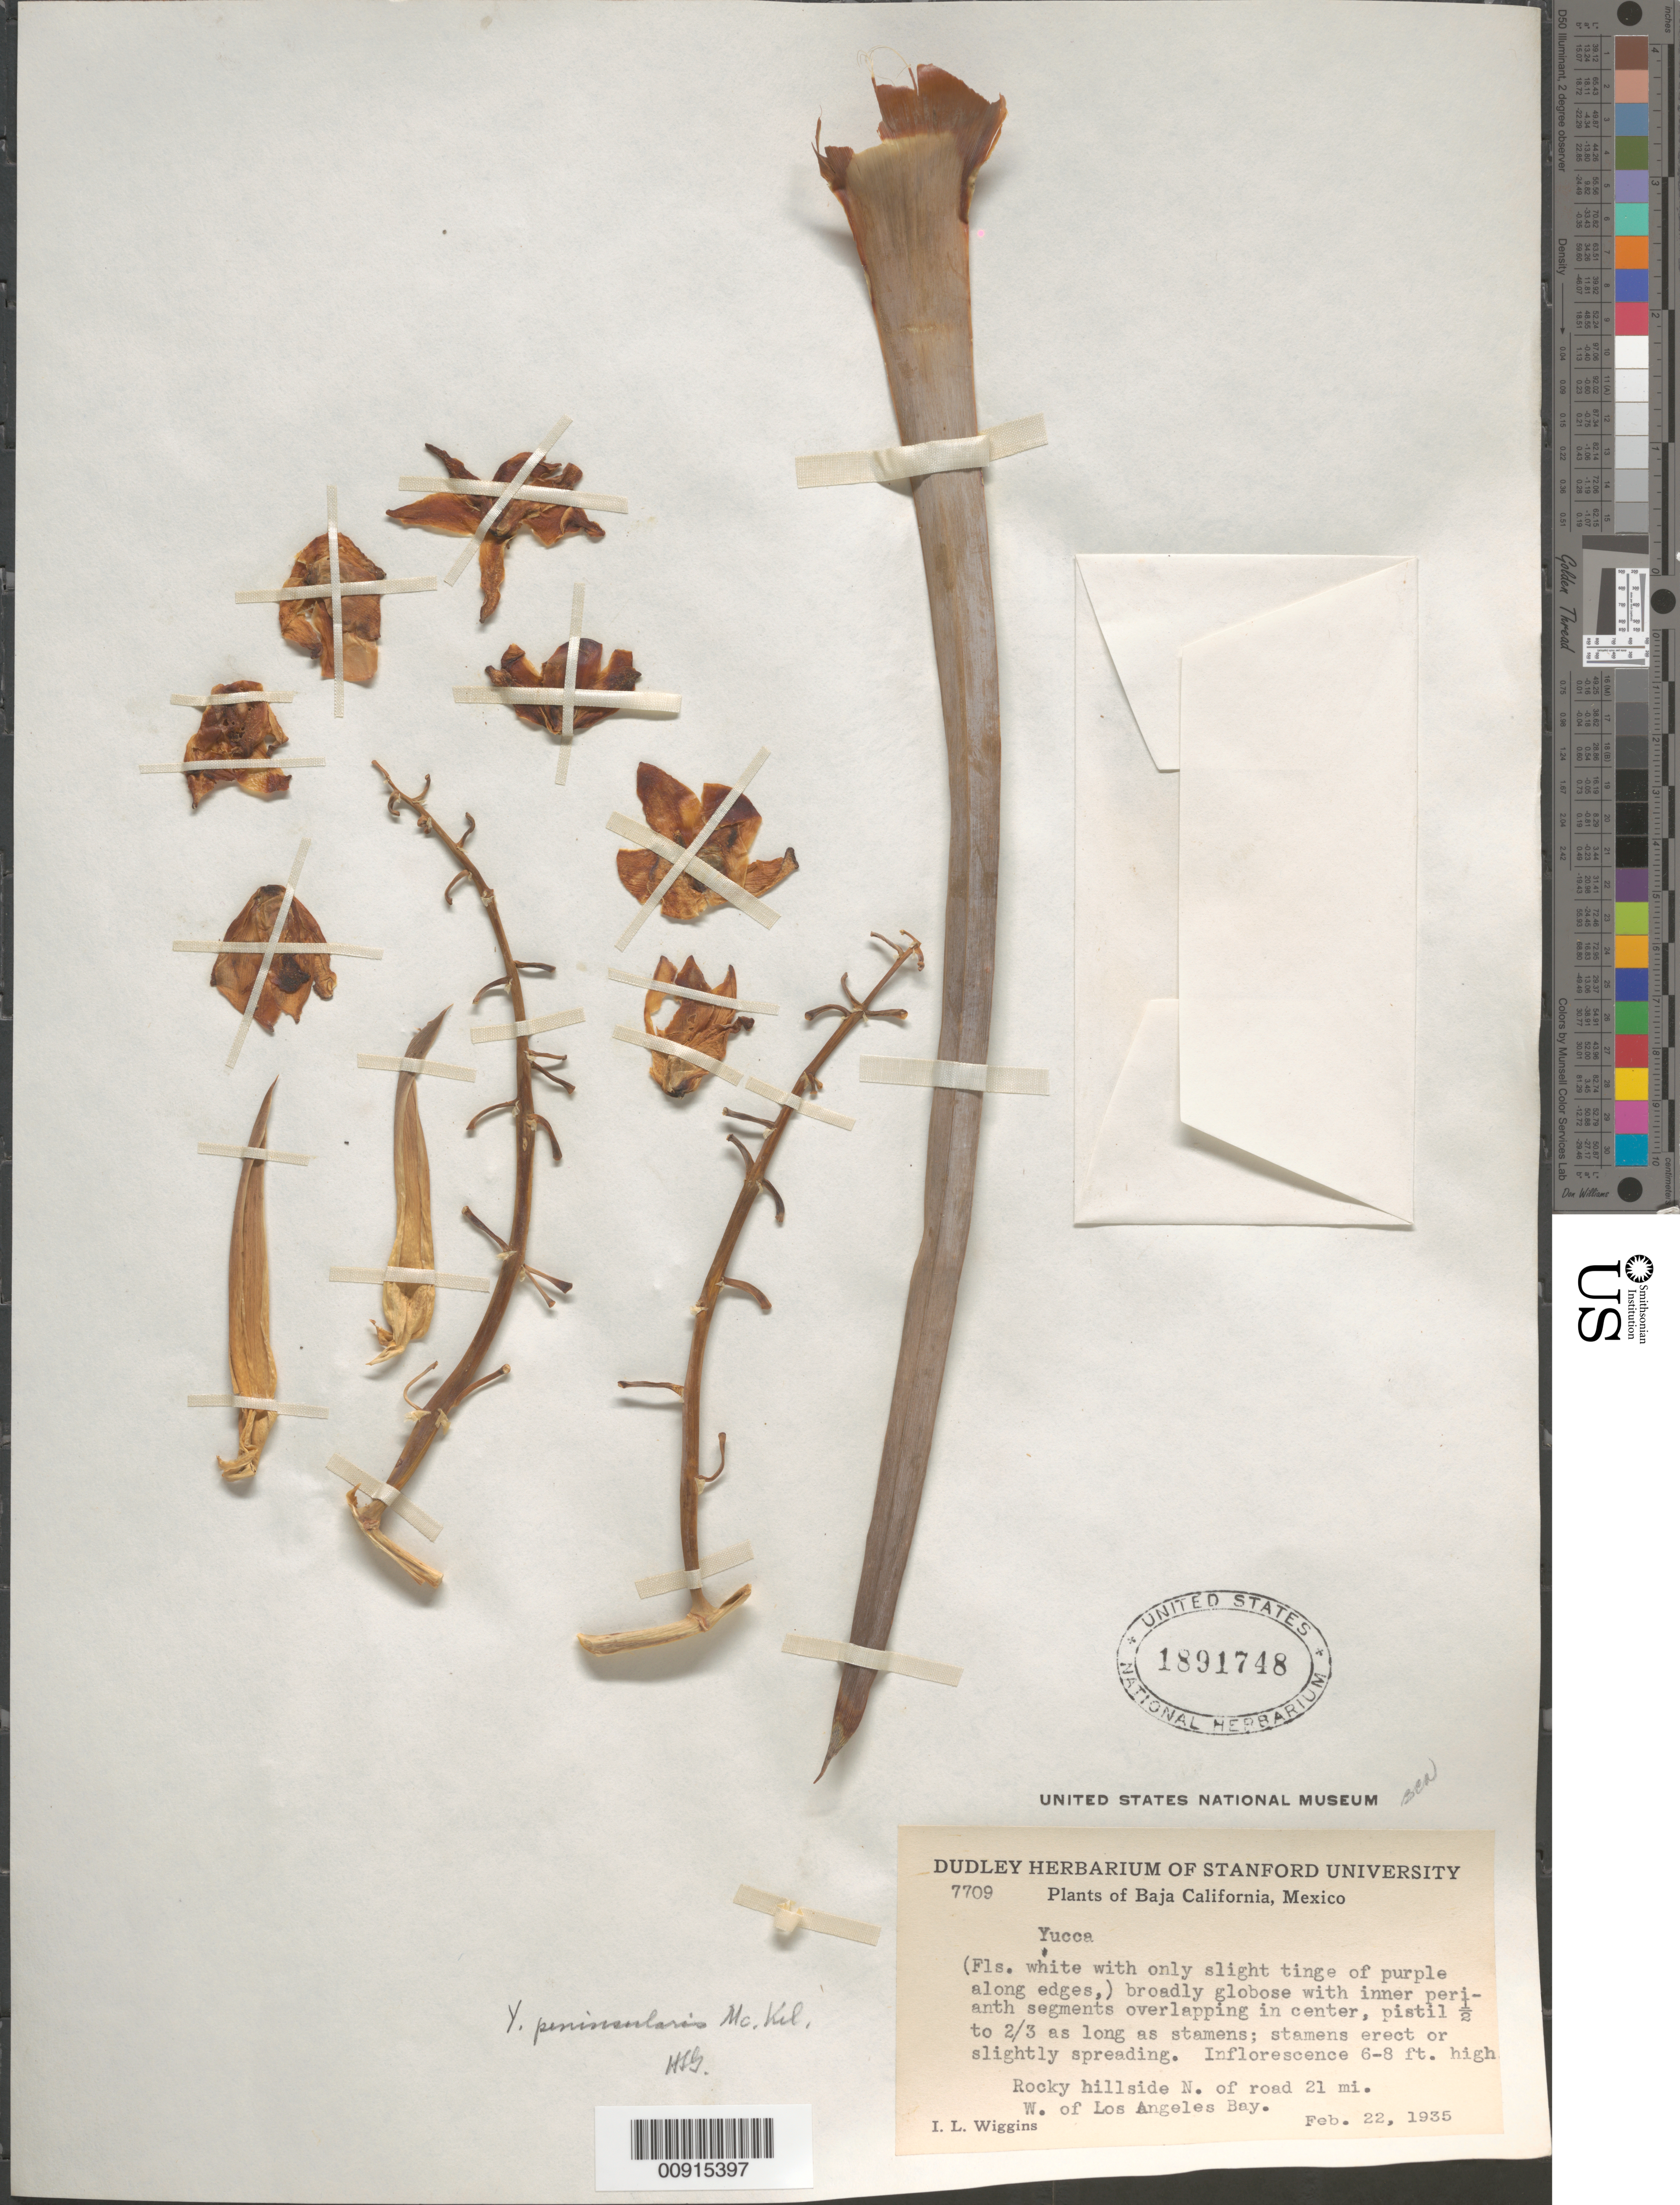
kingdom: Plantae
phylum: Tracheophyta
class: Liliopsida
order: Asparagales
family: Asparagaceae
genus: Yucca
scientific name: Yucca peninsularis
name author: McKelvey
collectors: I. L. Wiggins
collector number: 7709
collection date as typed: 22 Feb 1935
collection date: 1935-02-22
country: Mexico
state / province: Baja California Norte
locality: Rocky hillside N of road 21 mi. W of Los Angeles Bay. Baja California.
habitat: Rocky hillside.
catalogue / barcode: US 1891748